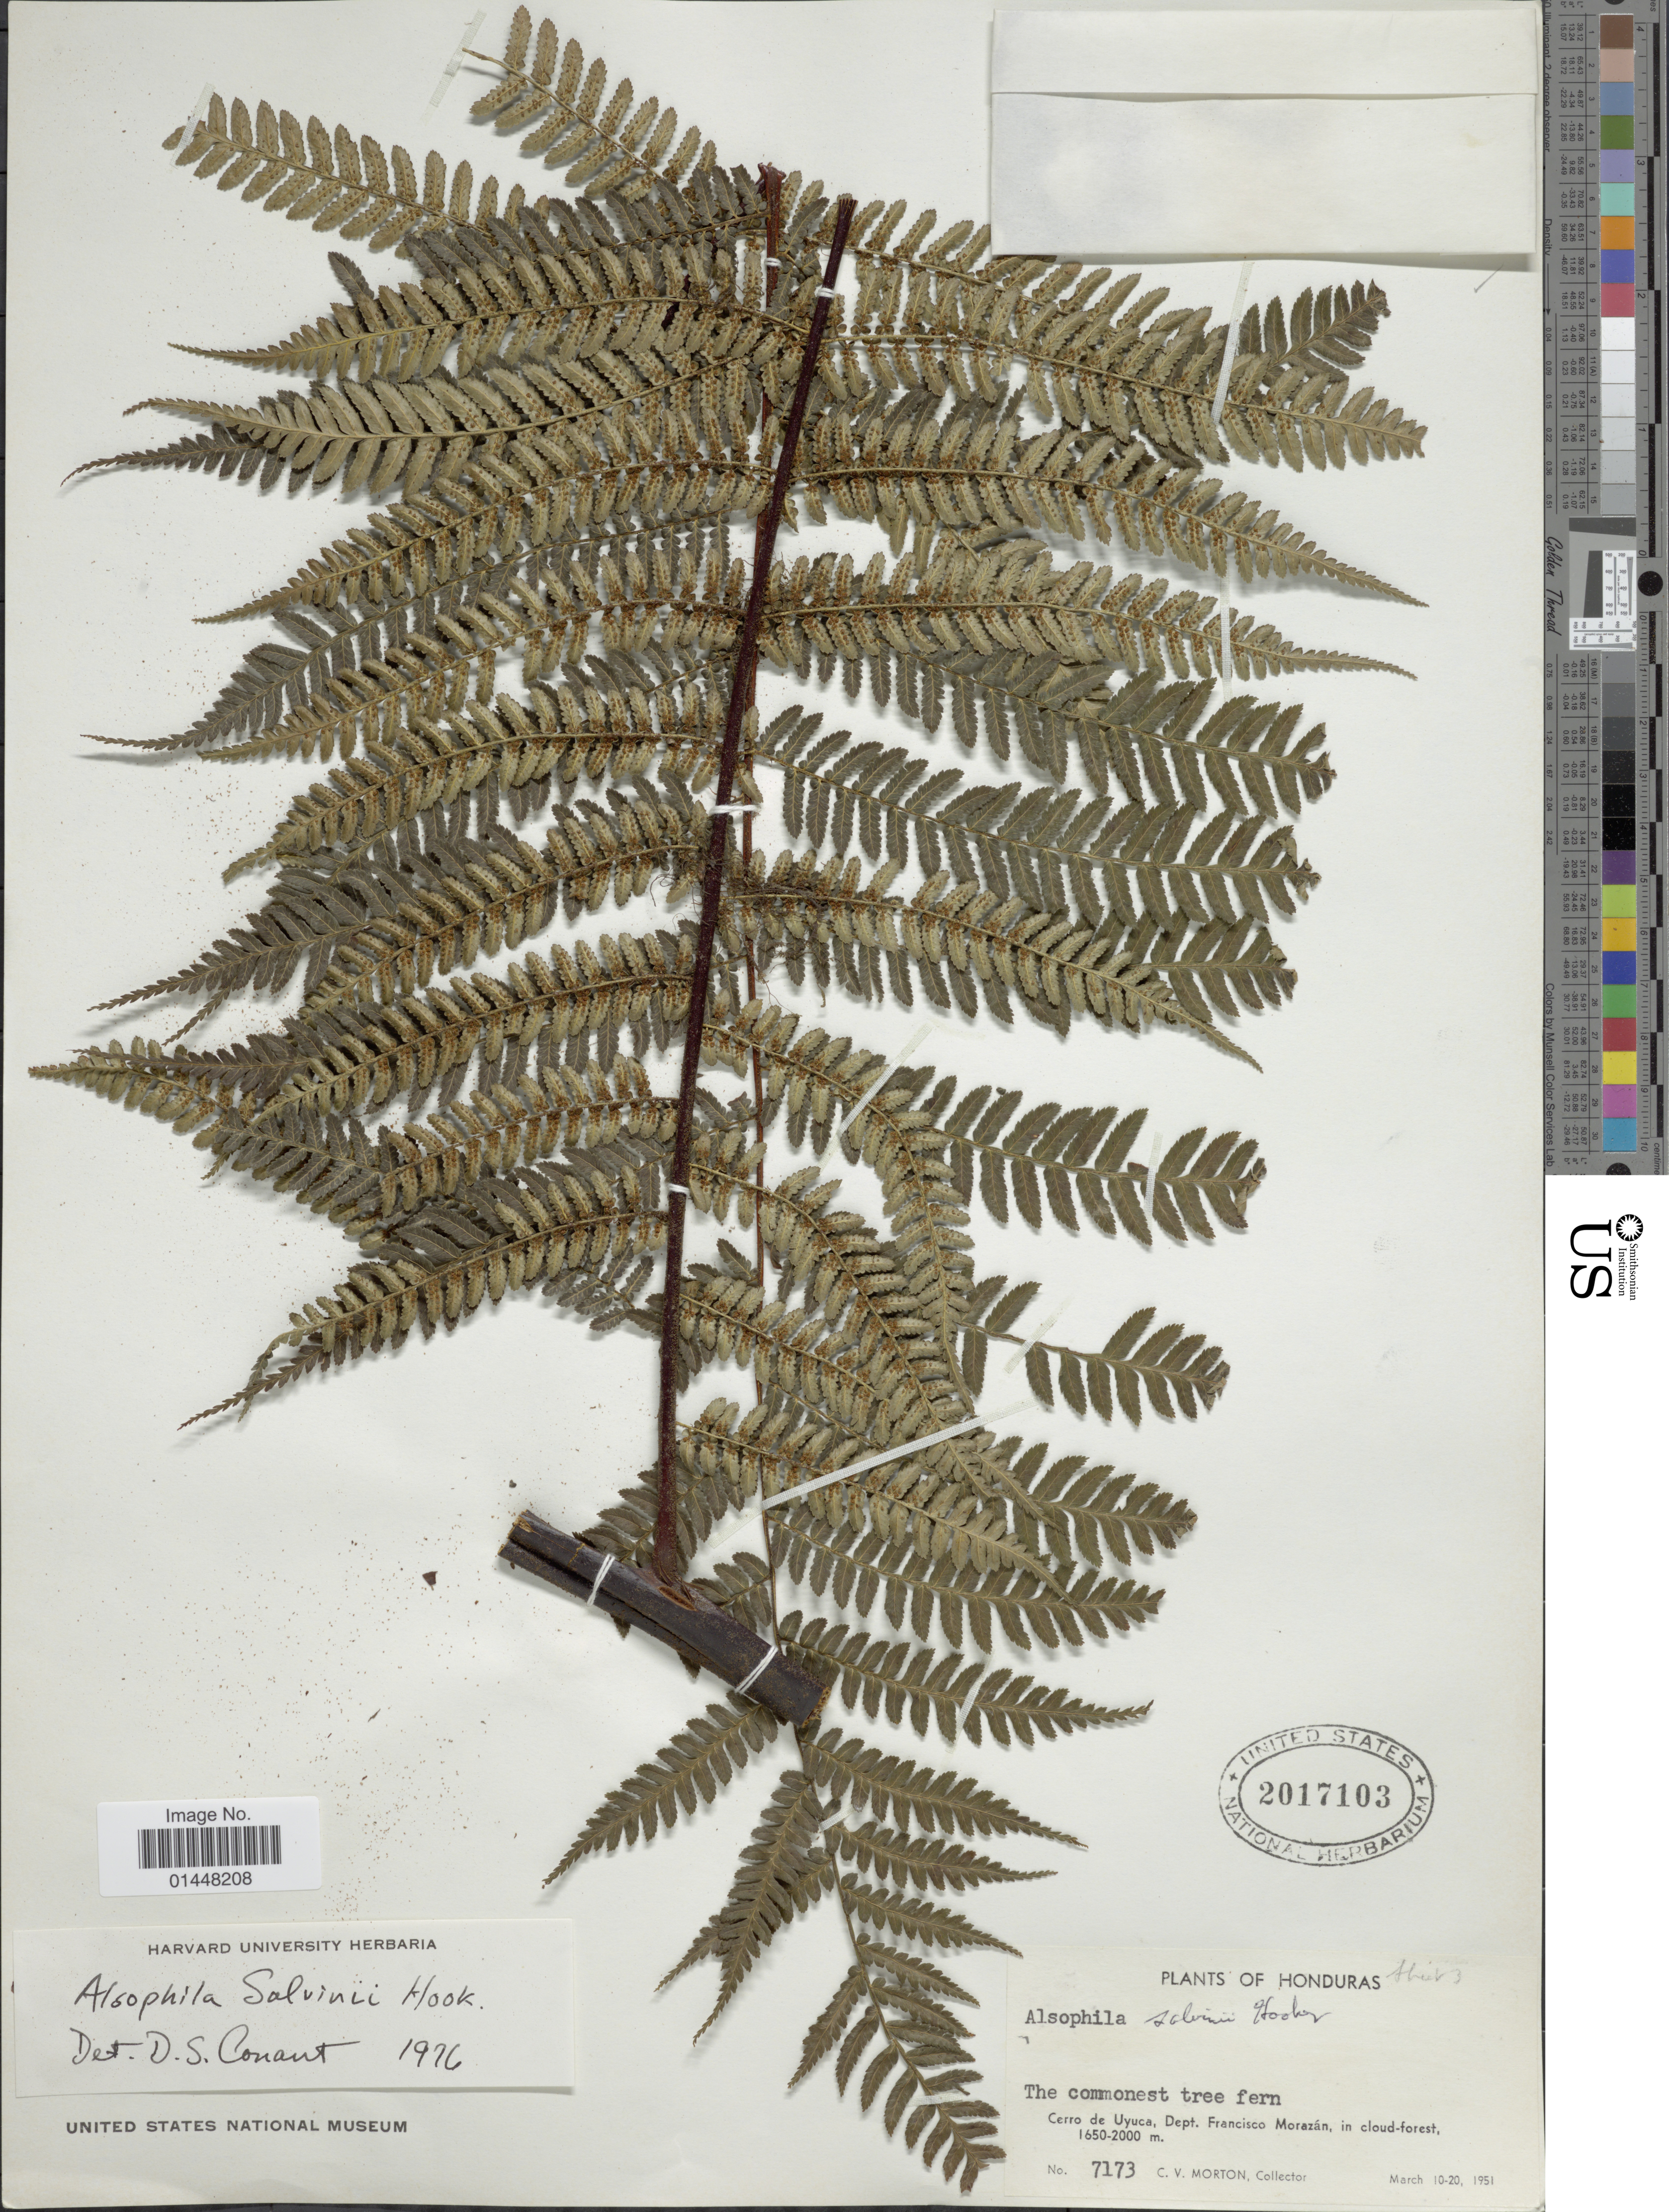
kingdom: Plantae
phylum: Tracheophyta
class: Polypodiopsida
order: Cyatheales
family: Cyatheaceae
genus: Gymnosphaera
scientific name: Gymnosphaera salvinii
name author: (Hook.)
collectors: C. V. Morton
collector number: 7173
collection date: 1951-03-10/1951-03-20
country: Honduras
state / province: Fco. Morazán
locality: Cerro de Uyuca, Dept. Francisco Morazan, in cloud-forest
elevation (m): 1650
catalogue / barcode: US 2017103